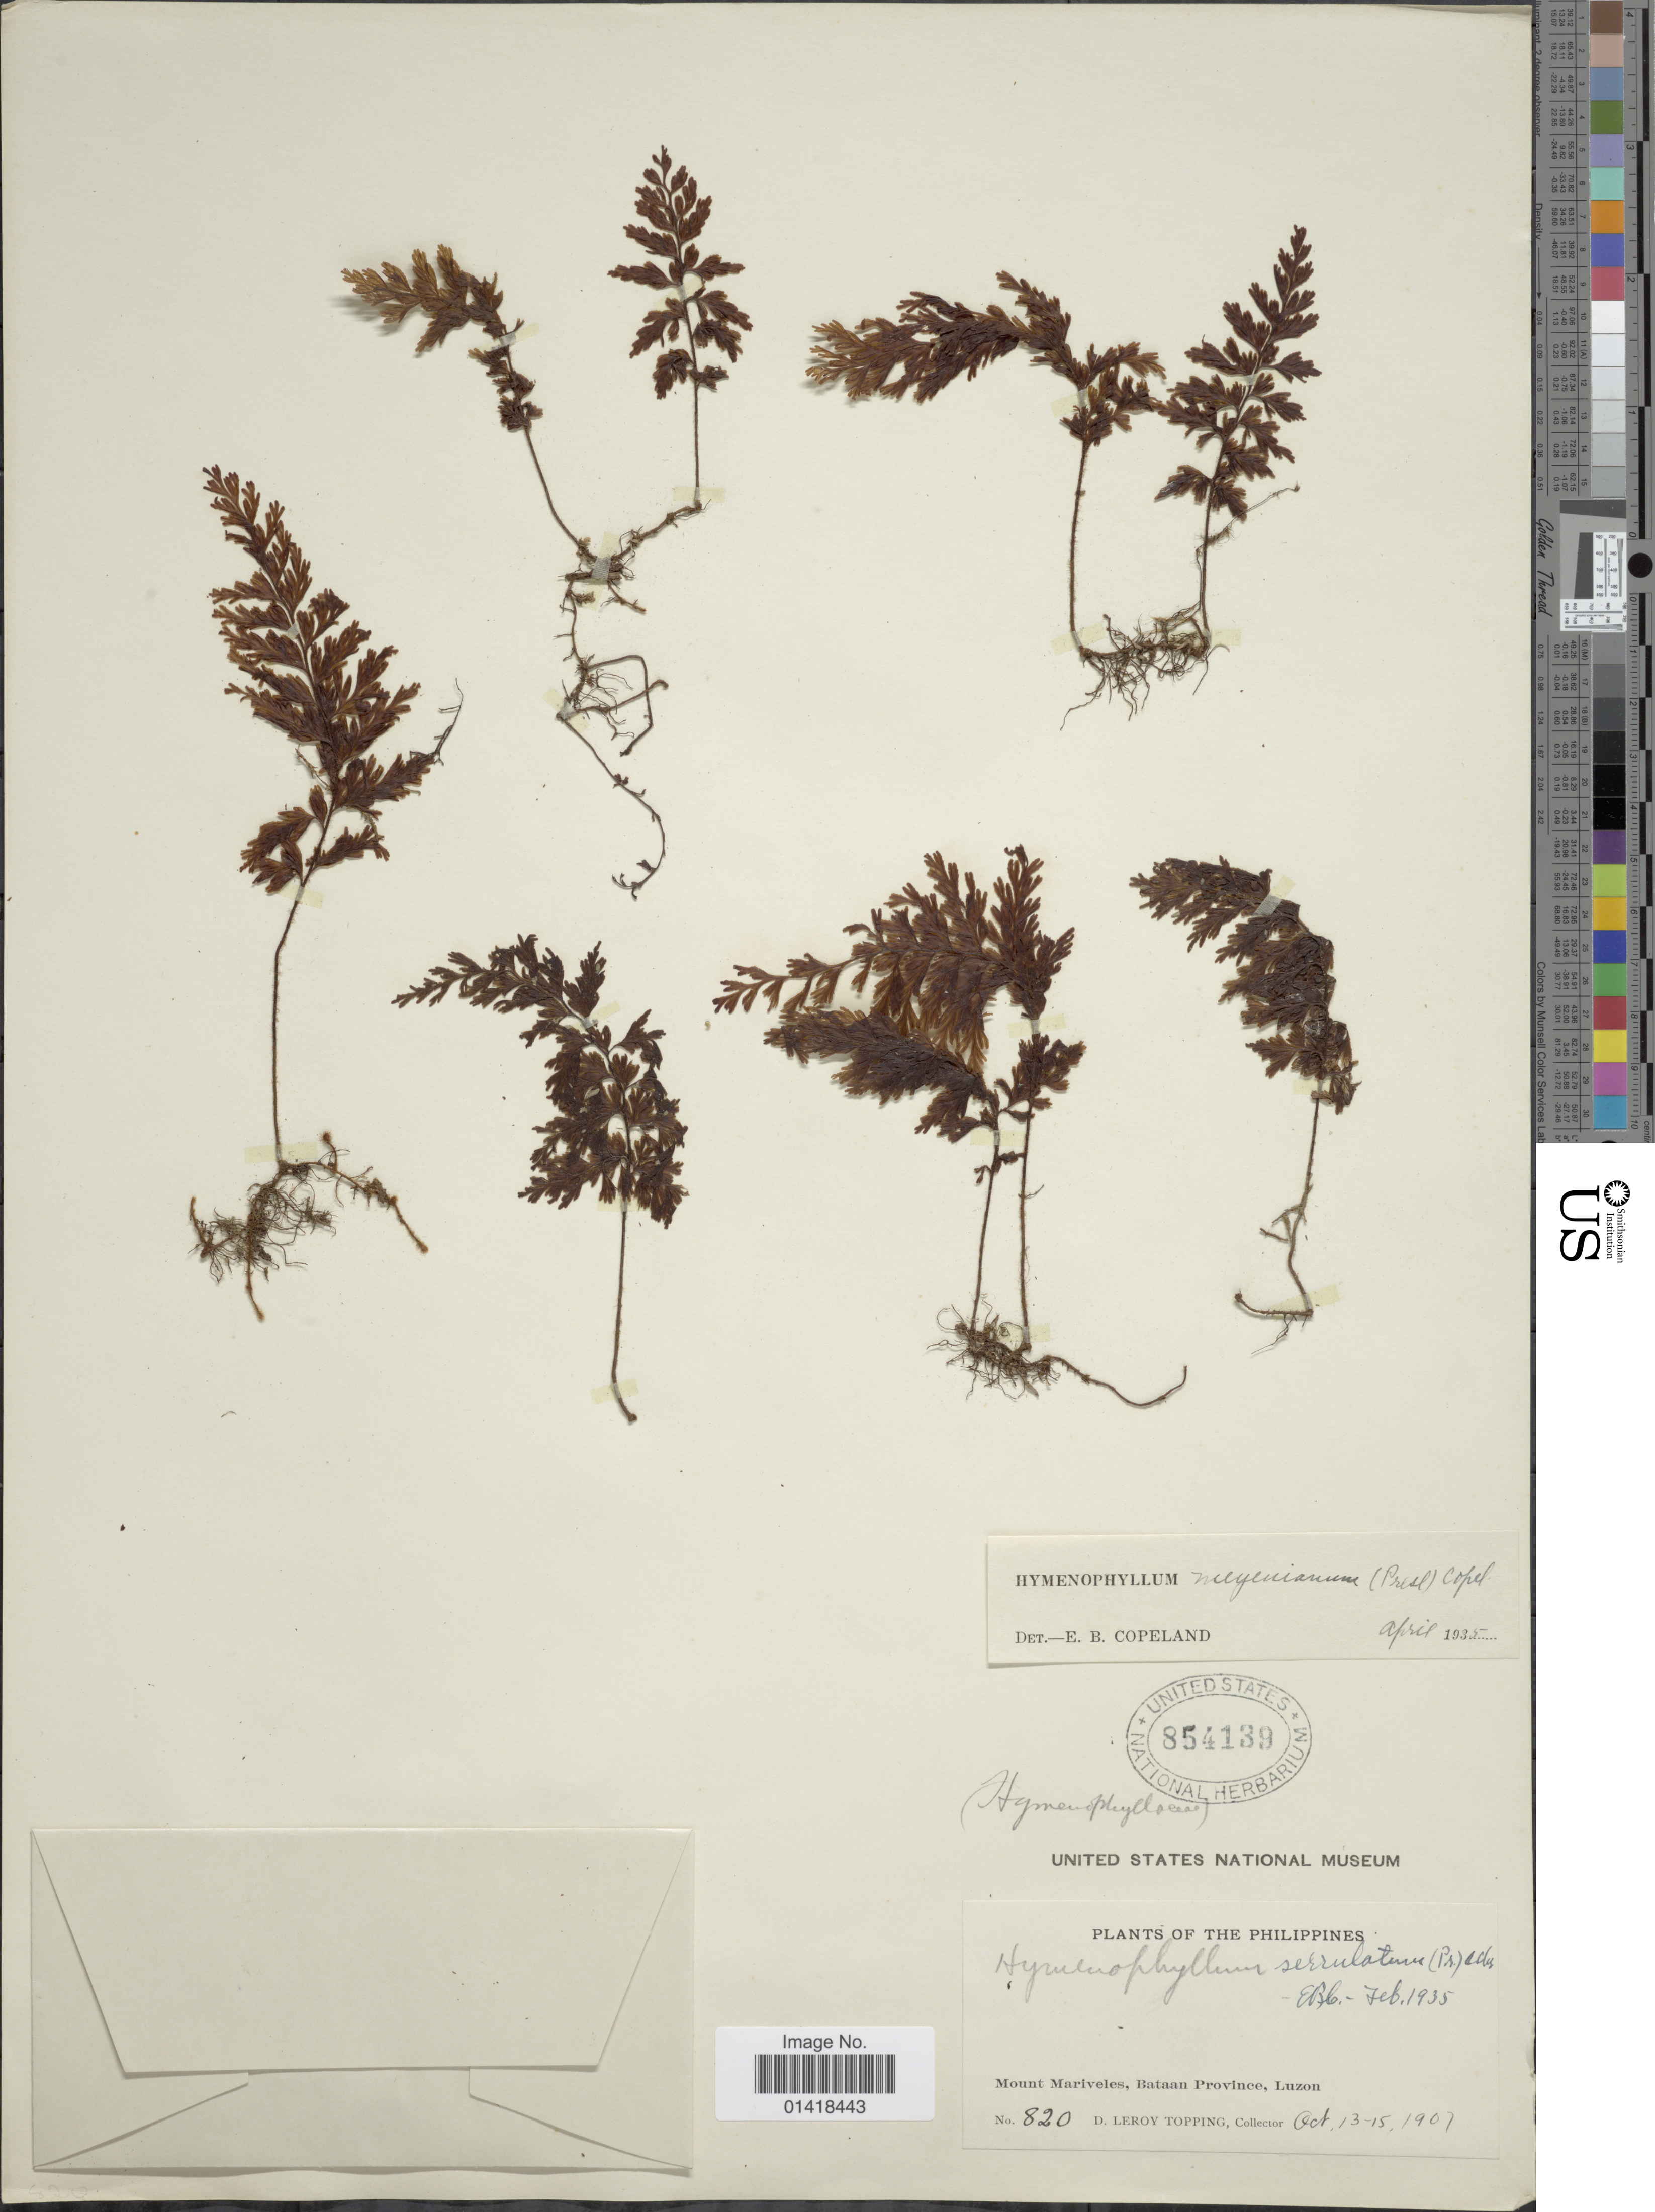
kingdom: Plantae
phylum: Tracheophyta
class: Polypodiopsida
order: Hymenophyllales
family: Hymenophyllaceae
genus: Hymenophyllum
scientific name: Hymenophyllum meyenianum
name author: (C. Presl) Copel.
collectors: D. L. Topping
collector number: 820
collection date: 1907-10-13/1907-10-15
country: Philippines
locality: The Philippines. Mount Mariveles, Bataan Province, Luzon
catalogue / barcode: US 854139